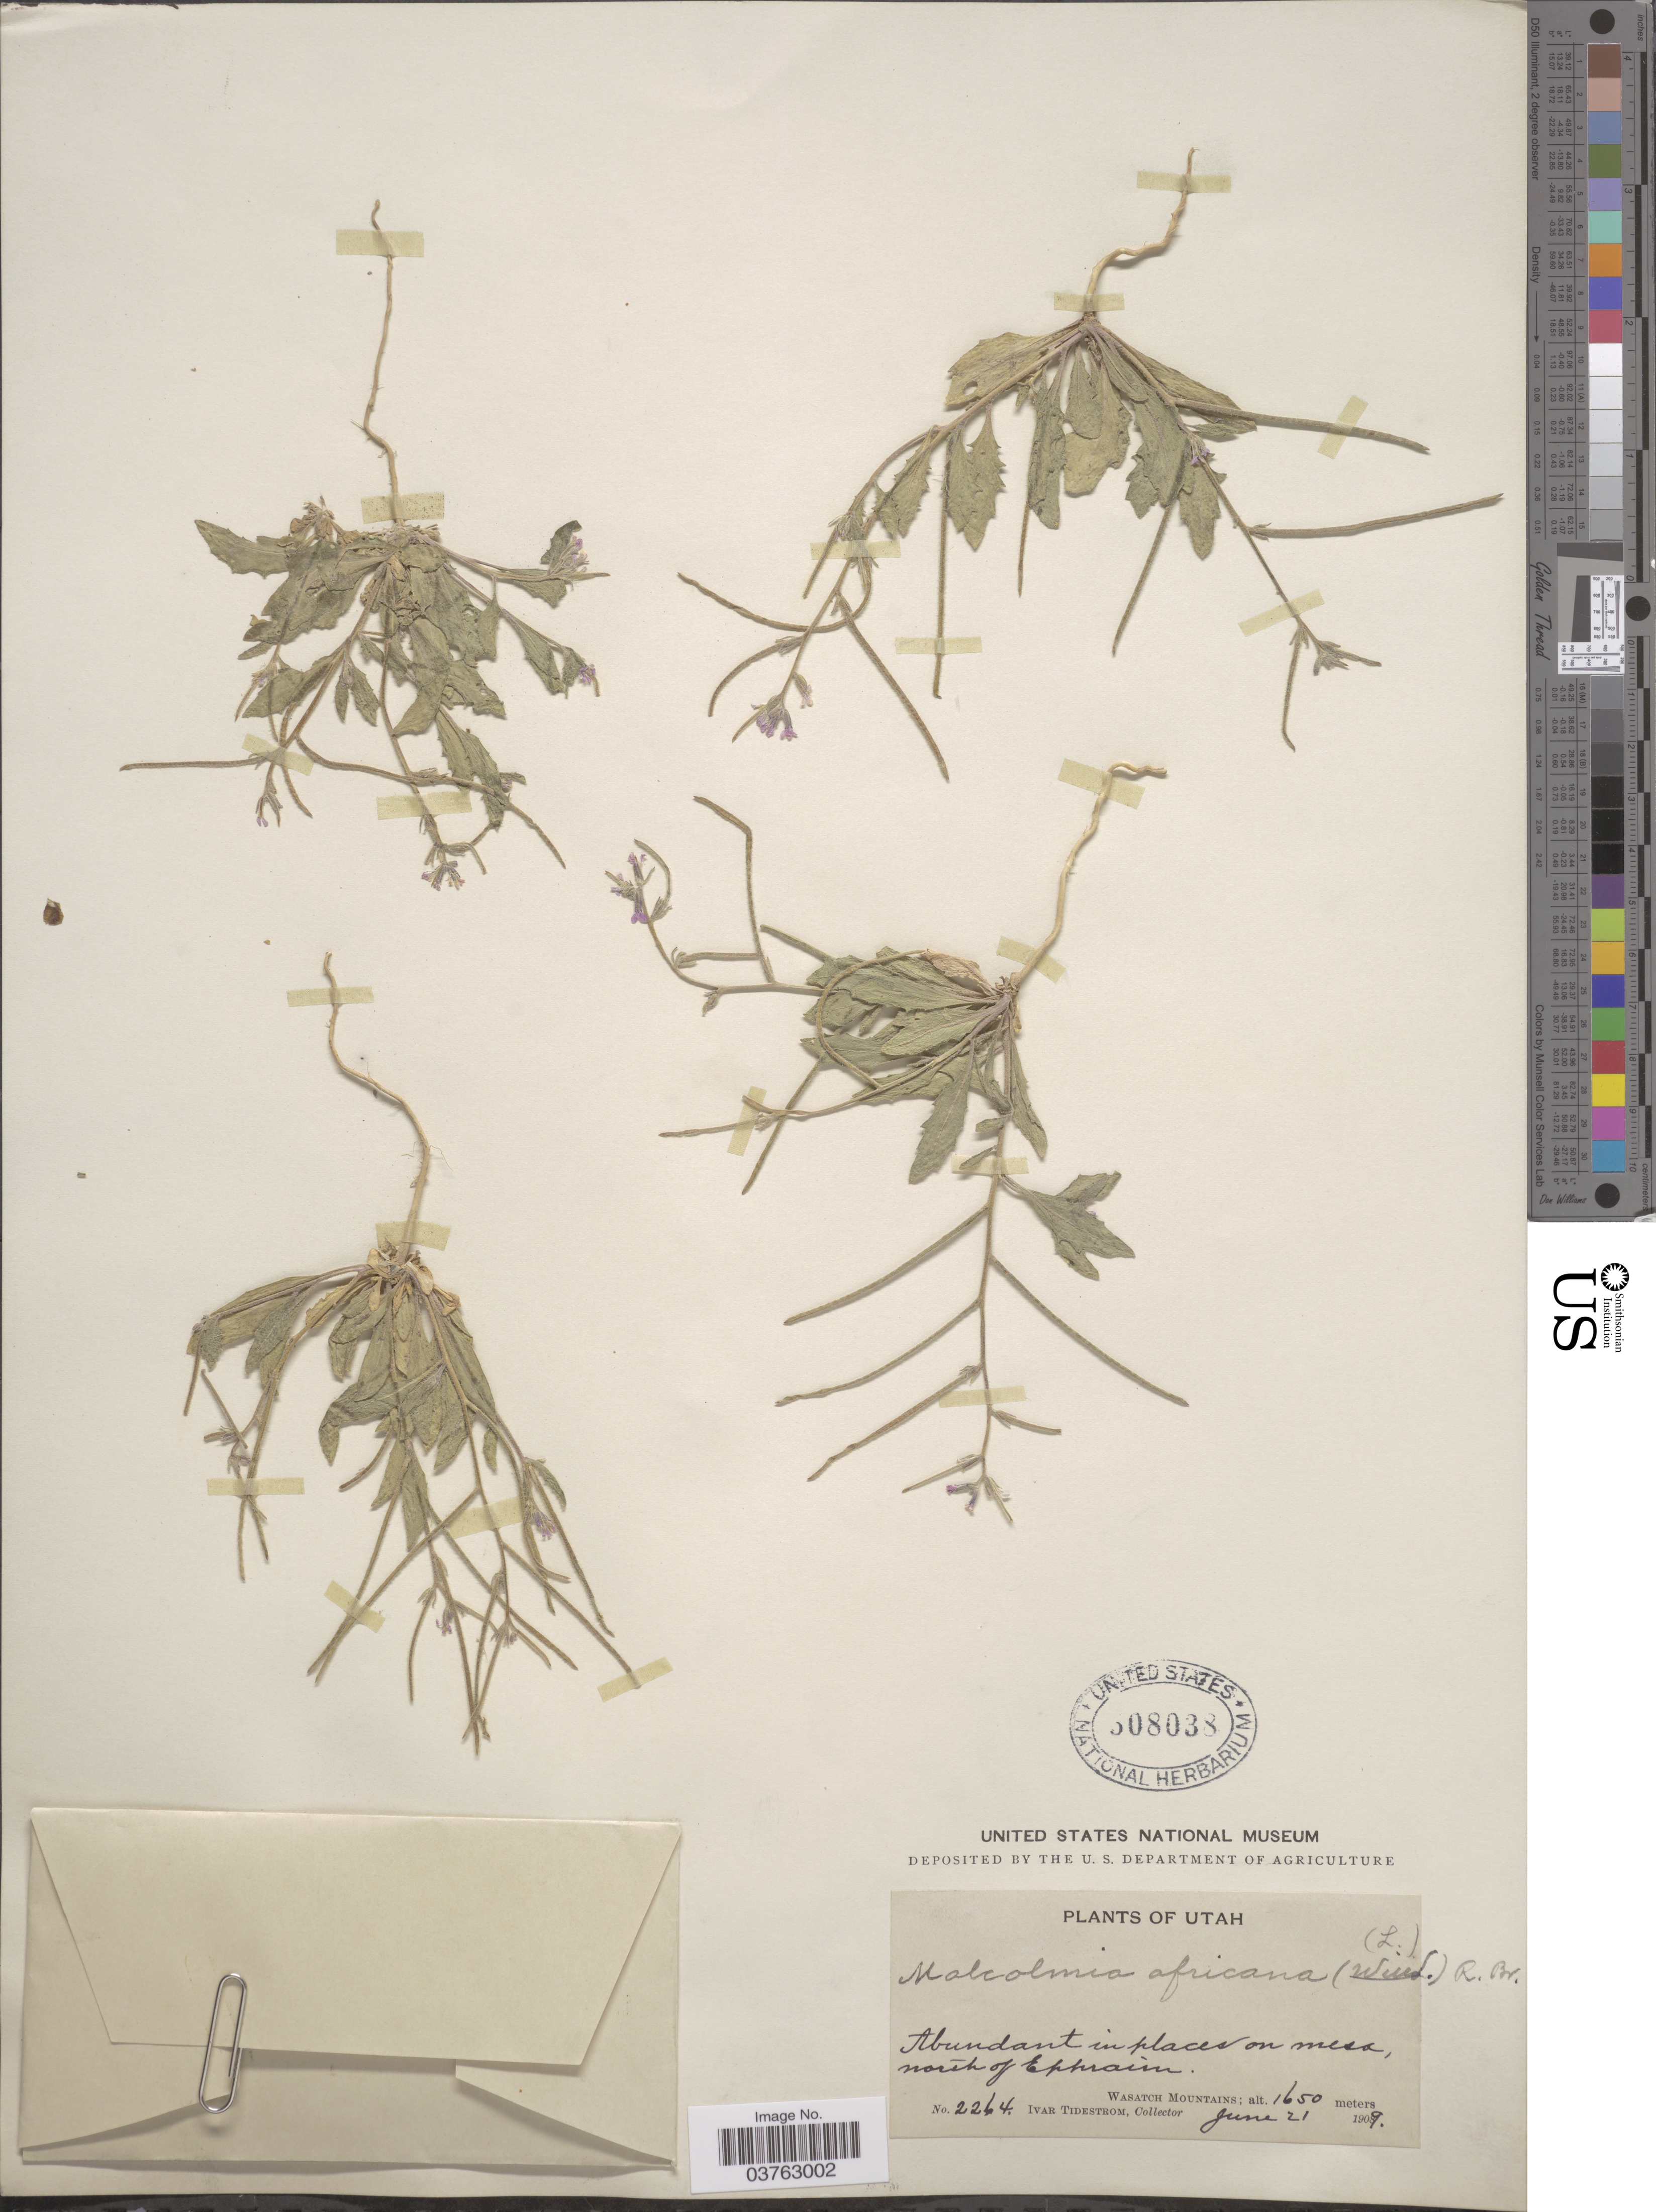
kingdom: Plantae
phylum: Tracheophyta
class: Magnoliopsida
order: Brassicales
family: Brassicaceae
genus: Malcolmia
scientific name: Malcolmia africana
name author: (L.) W.T. Aiton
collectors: I. F. Tidestrom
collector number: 2264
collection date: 1909-06-21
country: United States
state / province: Utah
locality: Abundant in places on mesa, north of Ephraim. Wasatch Mountains.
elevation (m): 1650